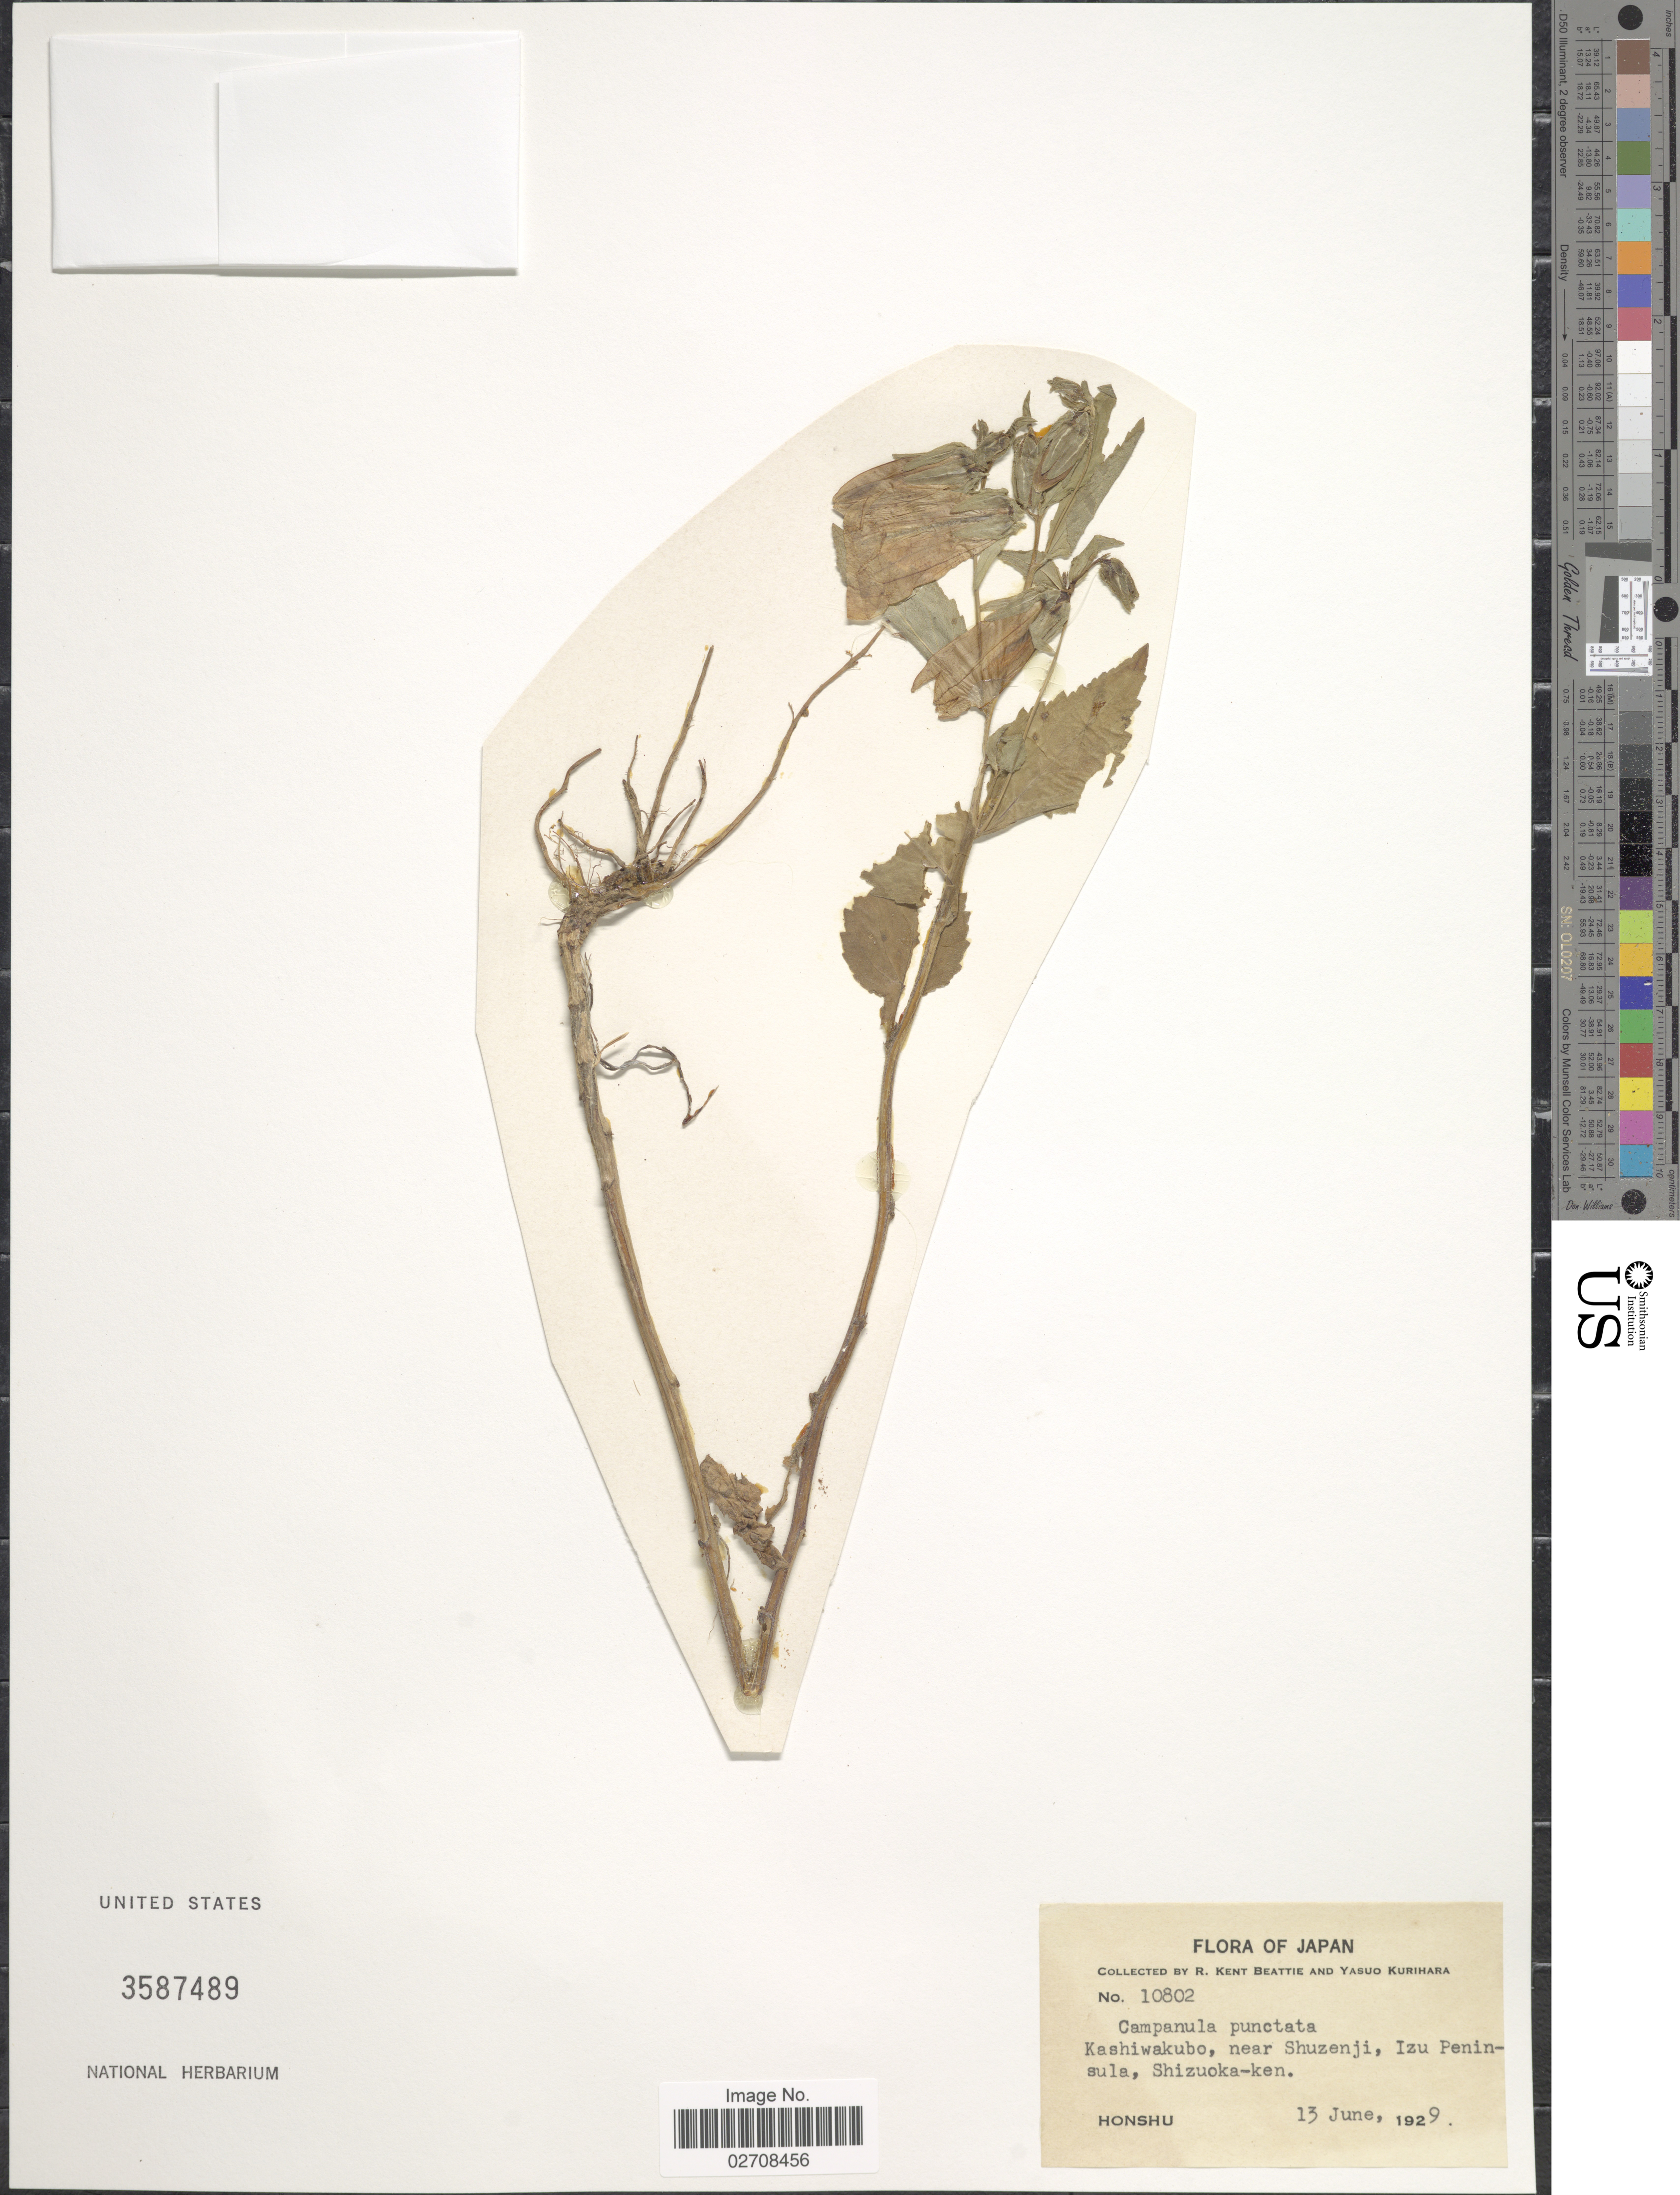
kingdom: Plantae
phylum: Tracheophyta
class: Magnoliopsida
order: Asterales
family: Campanulaceae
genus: Campanula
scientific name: Campanula punctata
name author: Lam.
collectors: R. K. Beattie & Y. Kurihara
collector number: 10802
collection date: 1929-06-13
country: Japan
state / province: Sizuoka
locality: Kashiwakubo, near Shuzenji, Izu Peninsula, Shizuoka-ken. Honshu.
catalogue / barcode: US 3587489